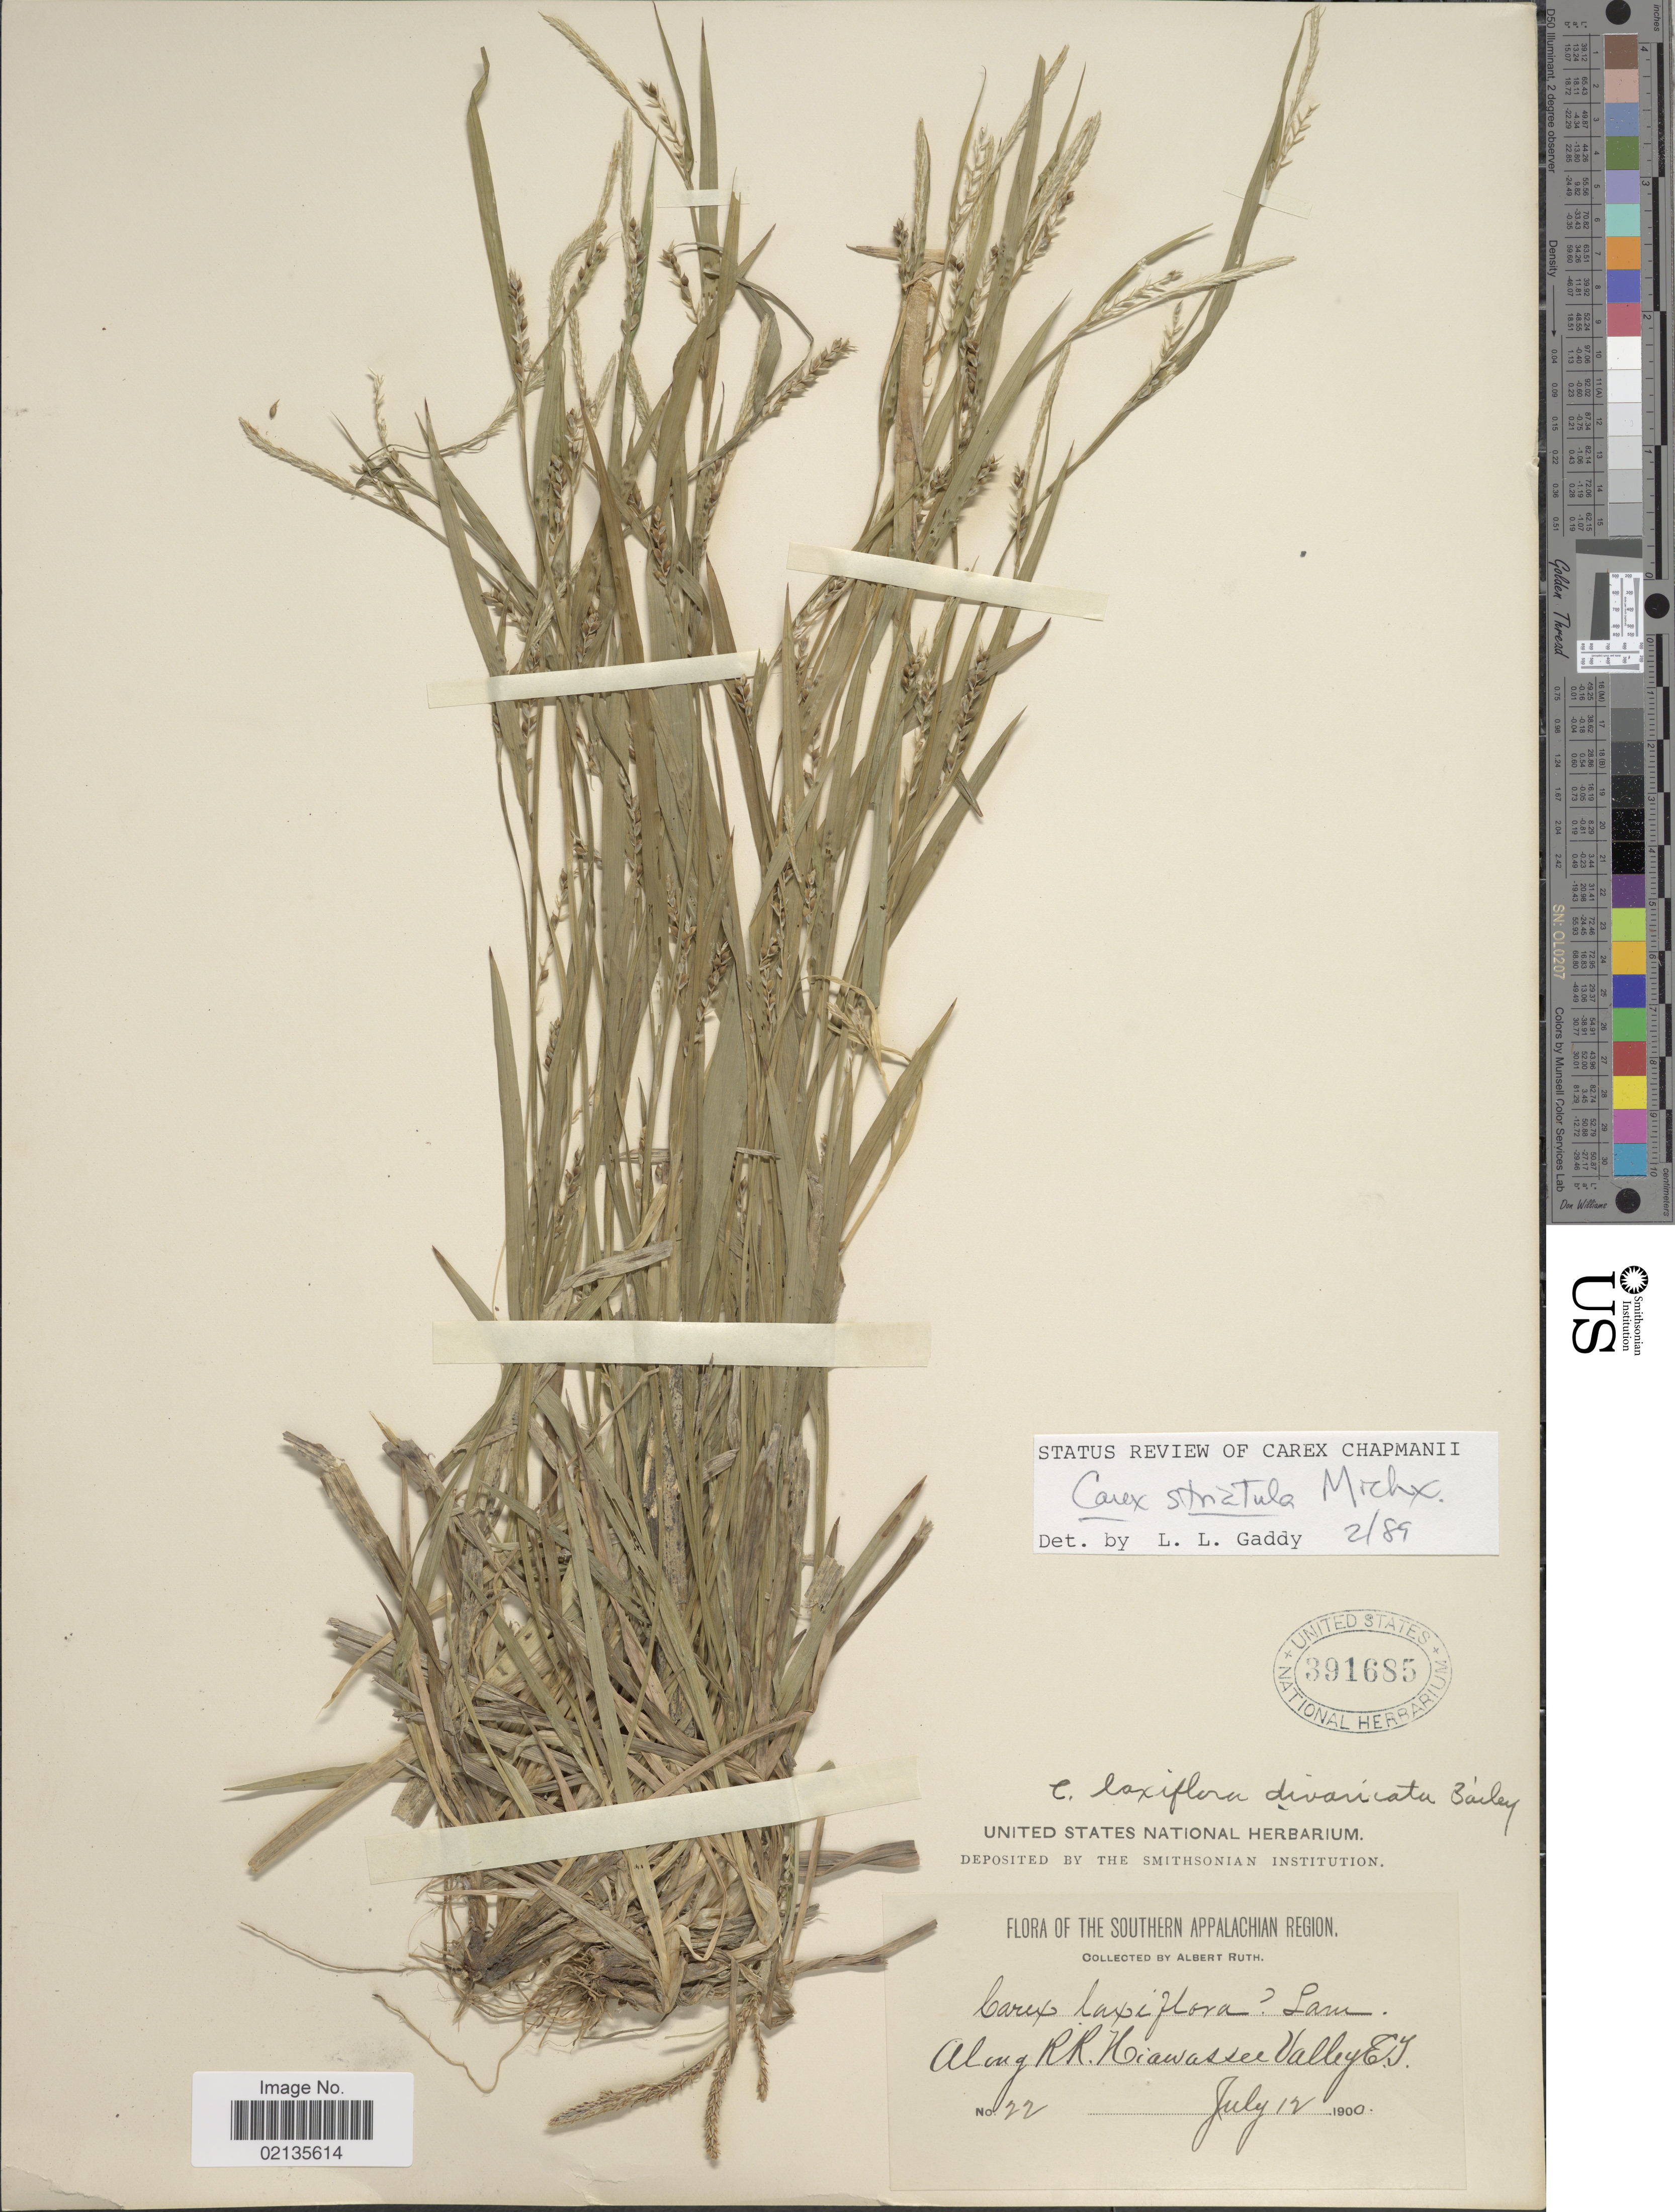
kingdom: Plantae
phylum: Tracheophyta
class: Liliopsida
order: Poales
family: Cyperaceae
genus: Carex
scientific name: Carex striatula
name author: Michx.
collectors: A. Ruth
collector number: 22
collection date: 1900-07-12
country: United States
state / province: Tennessee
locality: E.I, along RR. Hiawassee Valley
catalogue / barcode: US 391685